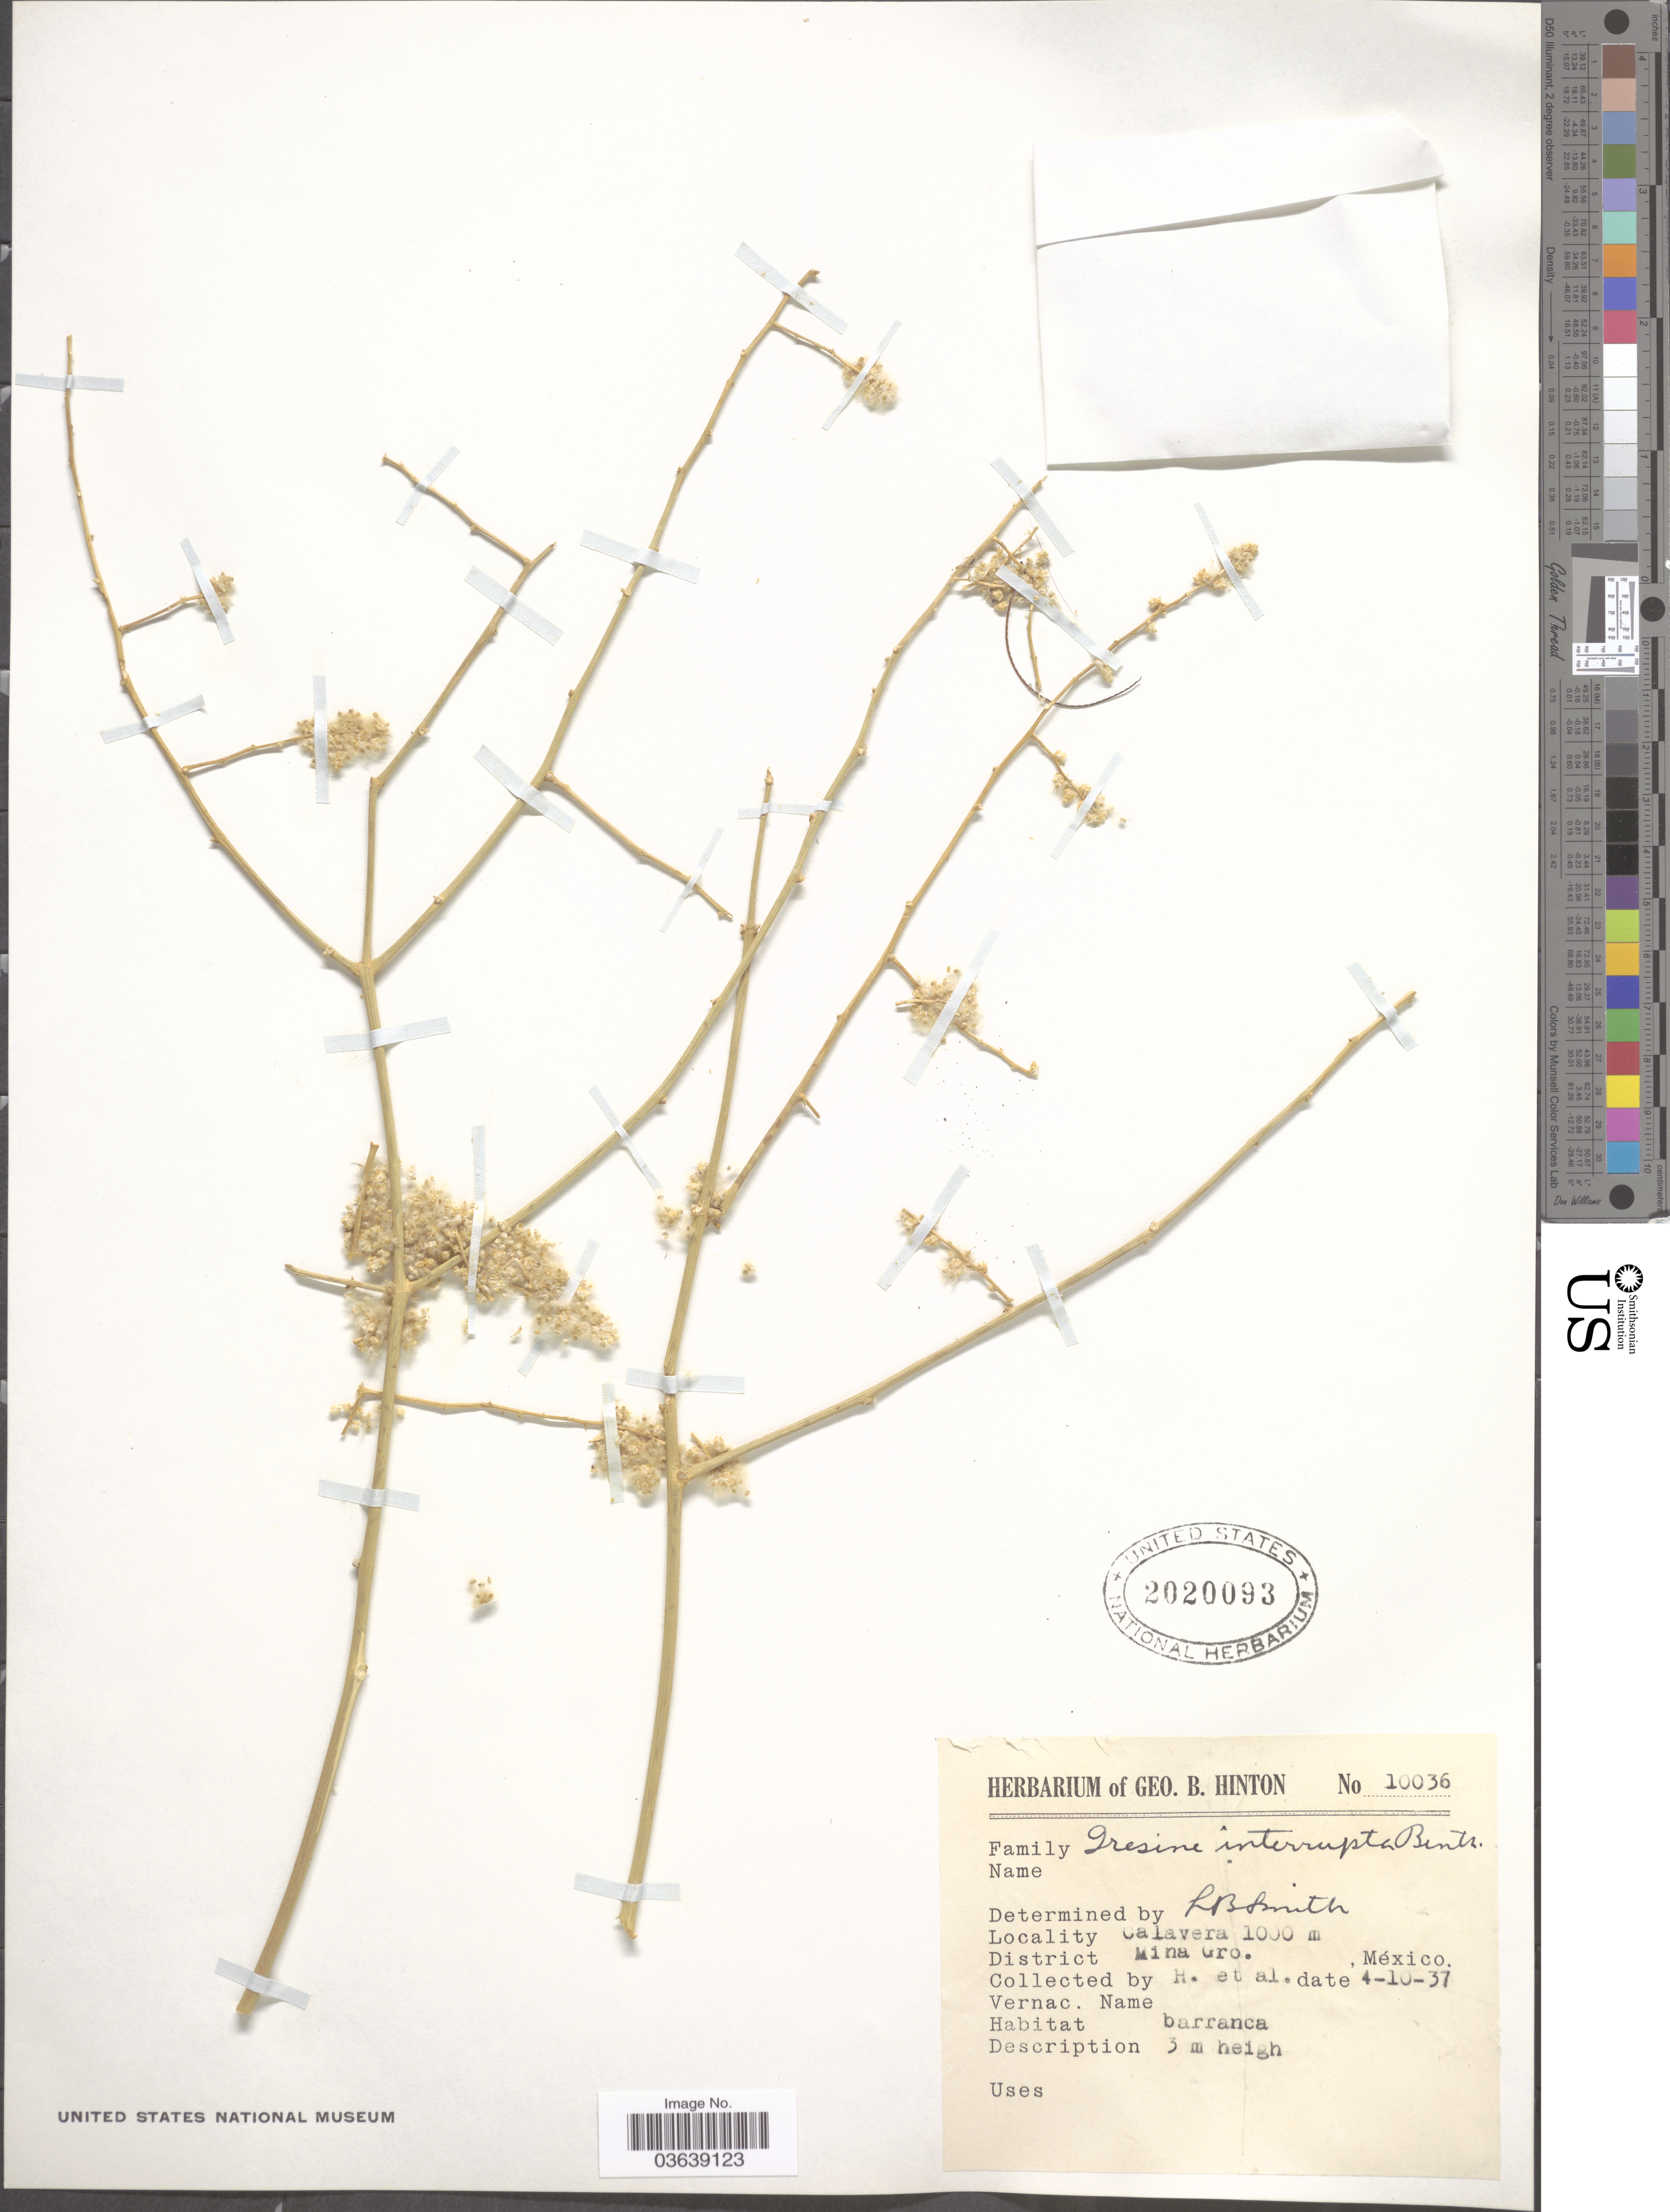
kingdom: Plantae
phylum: Tracheophyta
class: Magnoliopsida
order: Caryophyllales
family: Amaranthaceae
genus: Iresine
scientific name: Iresine interrupta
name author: Benth.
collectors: G. B. Hinton & et al.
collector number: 10036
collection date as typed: Transcribed d/m/y: 4/10/37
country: Mexico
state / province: Guerrero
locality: Calavera. District Mina.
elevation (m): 1000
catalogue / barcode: US 2020093